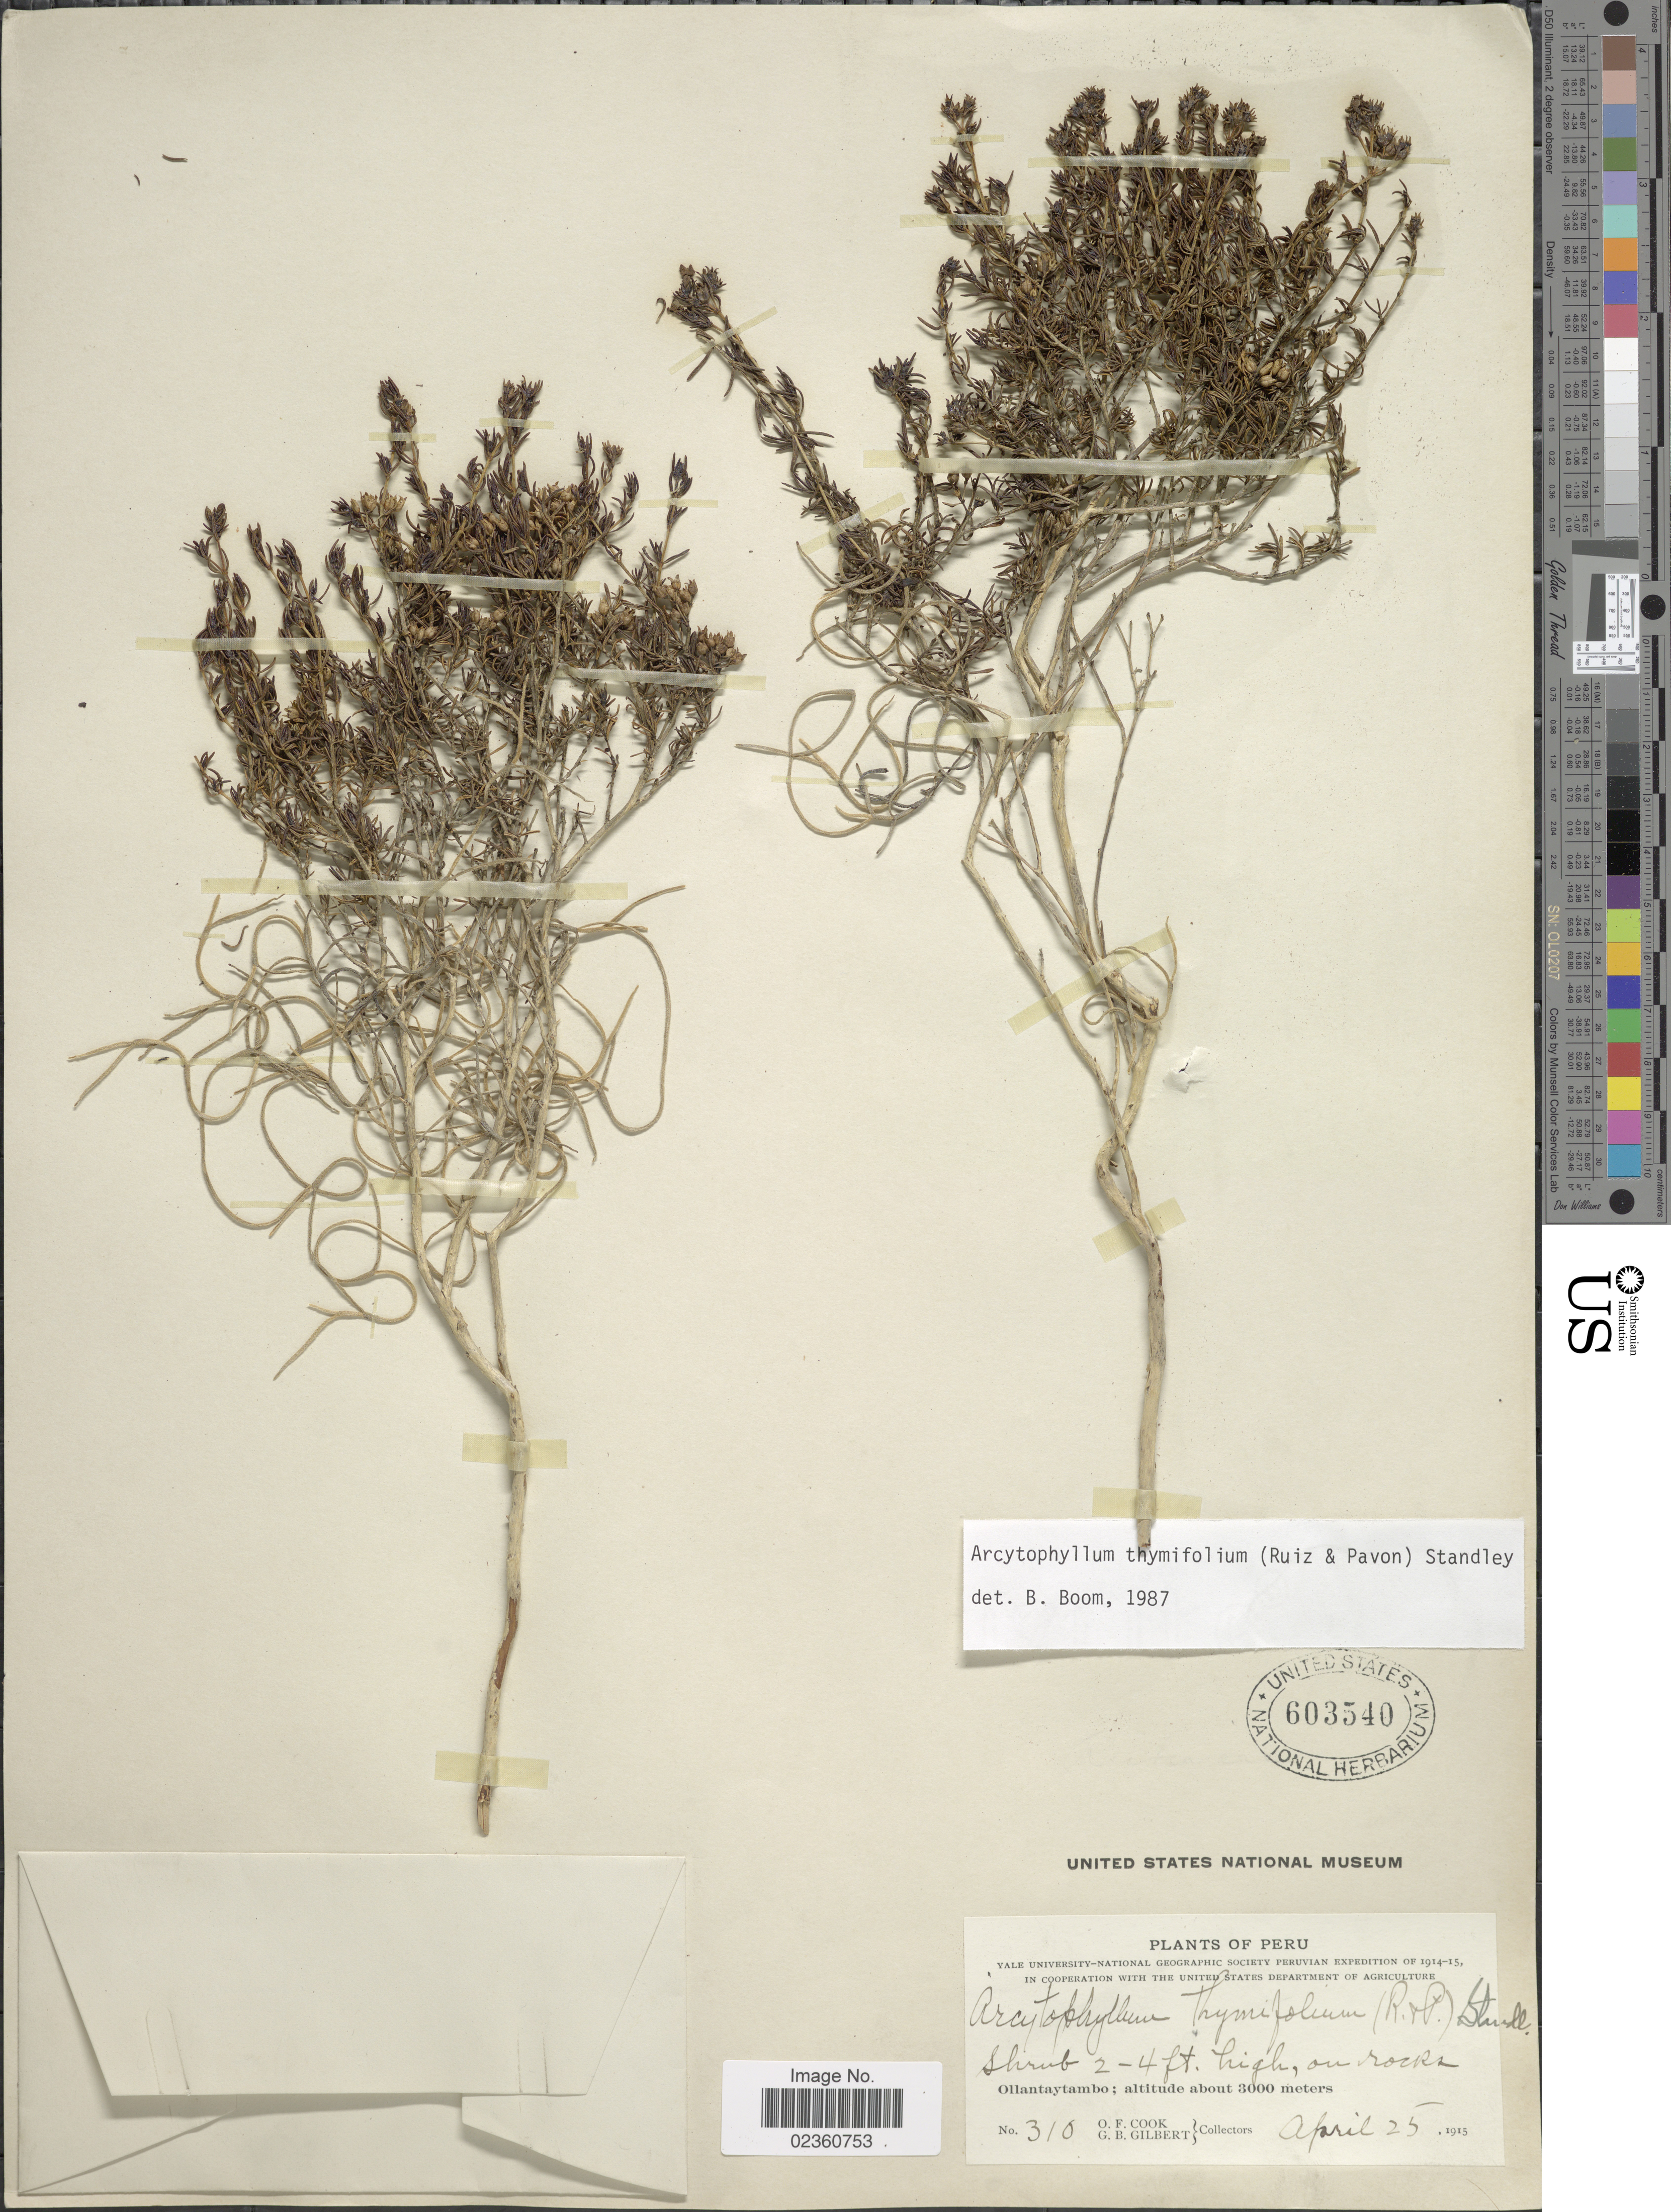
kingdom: Plantae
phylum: Tracheophyta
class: Magnoliopsida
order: Gentianales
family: Rubiaceae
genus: Arcytophyllum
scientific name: Arcytophyllum thymifolium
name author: (Ruiz & Pav.) Standl.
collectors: O. F. Cook & G. B. Gilbert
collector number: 310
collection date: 1915-04-25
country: Peru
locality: Ollantaytambo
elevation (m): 3000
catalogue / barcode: US 603540